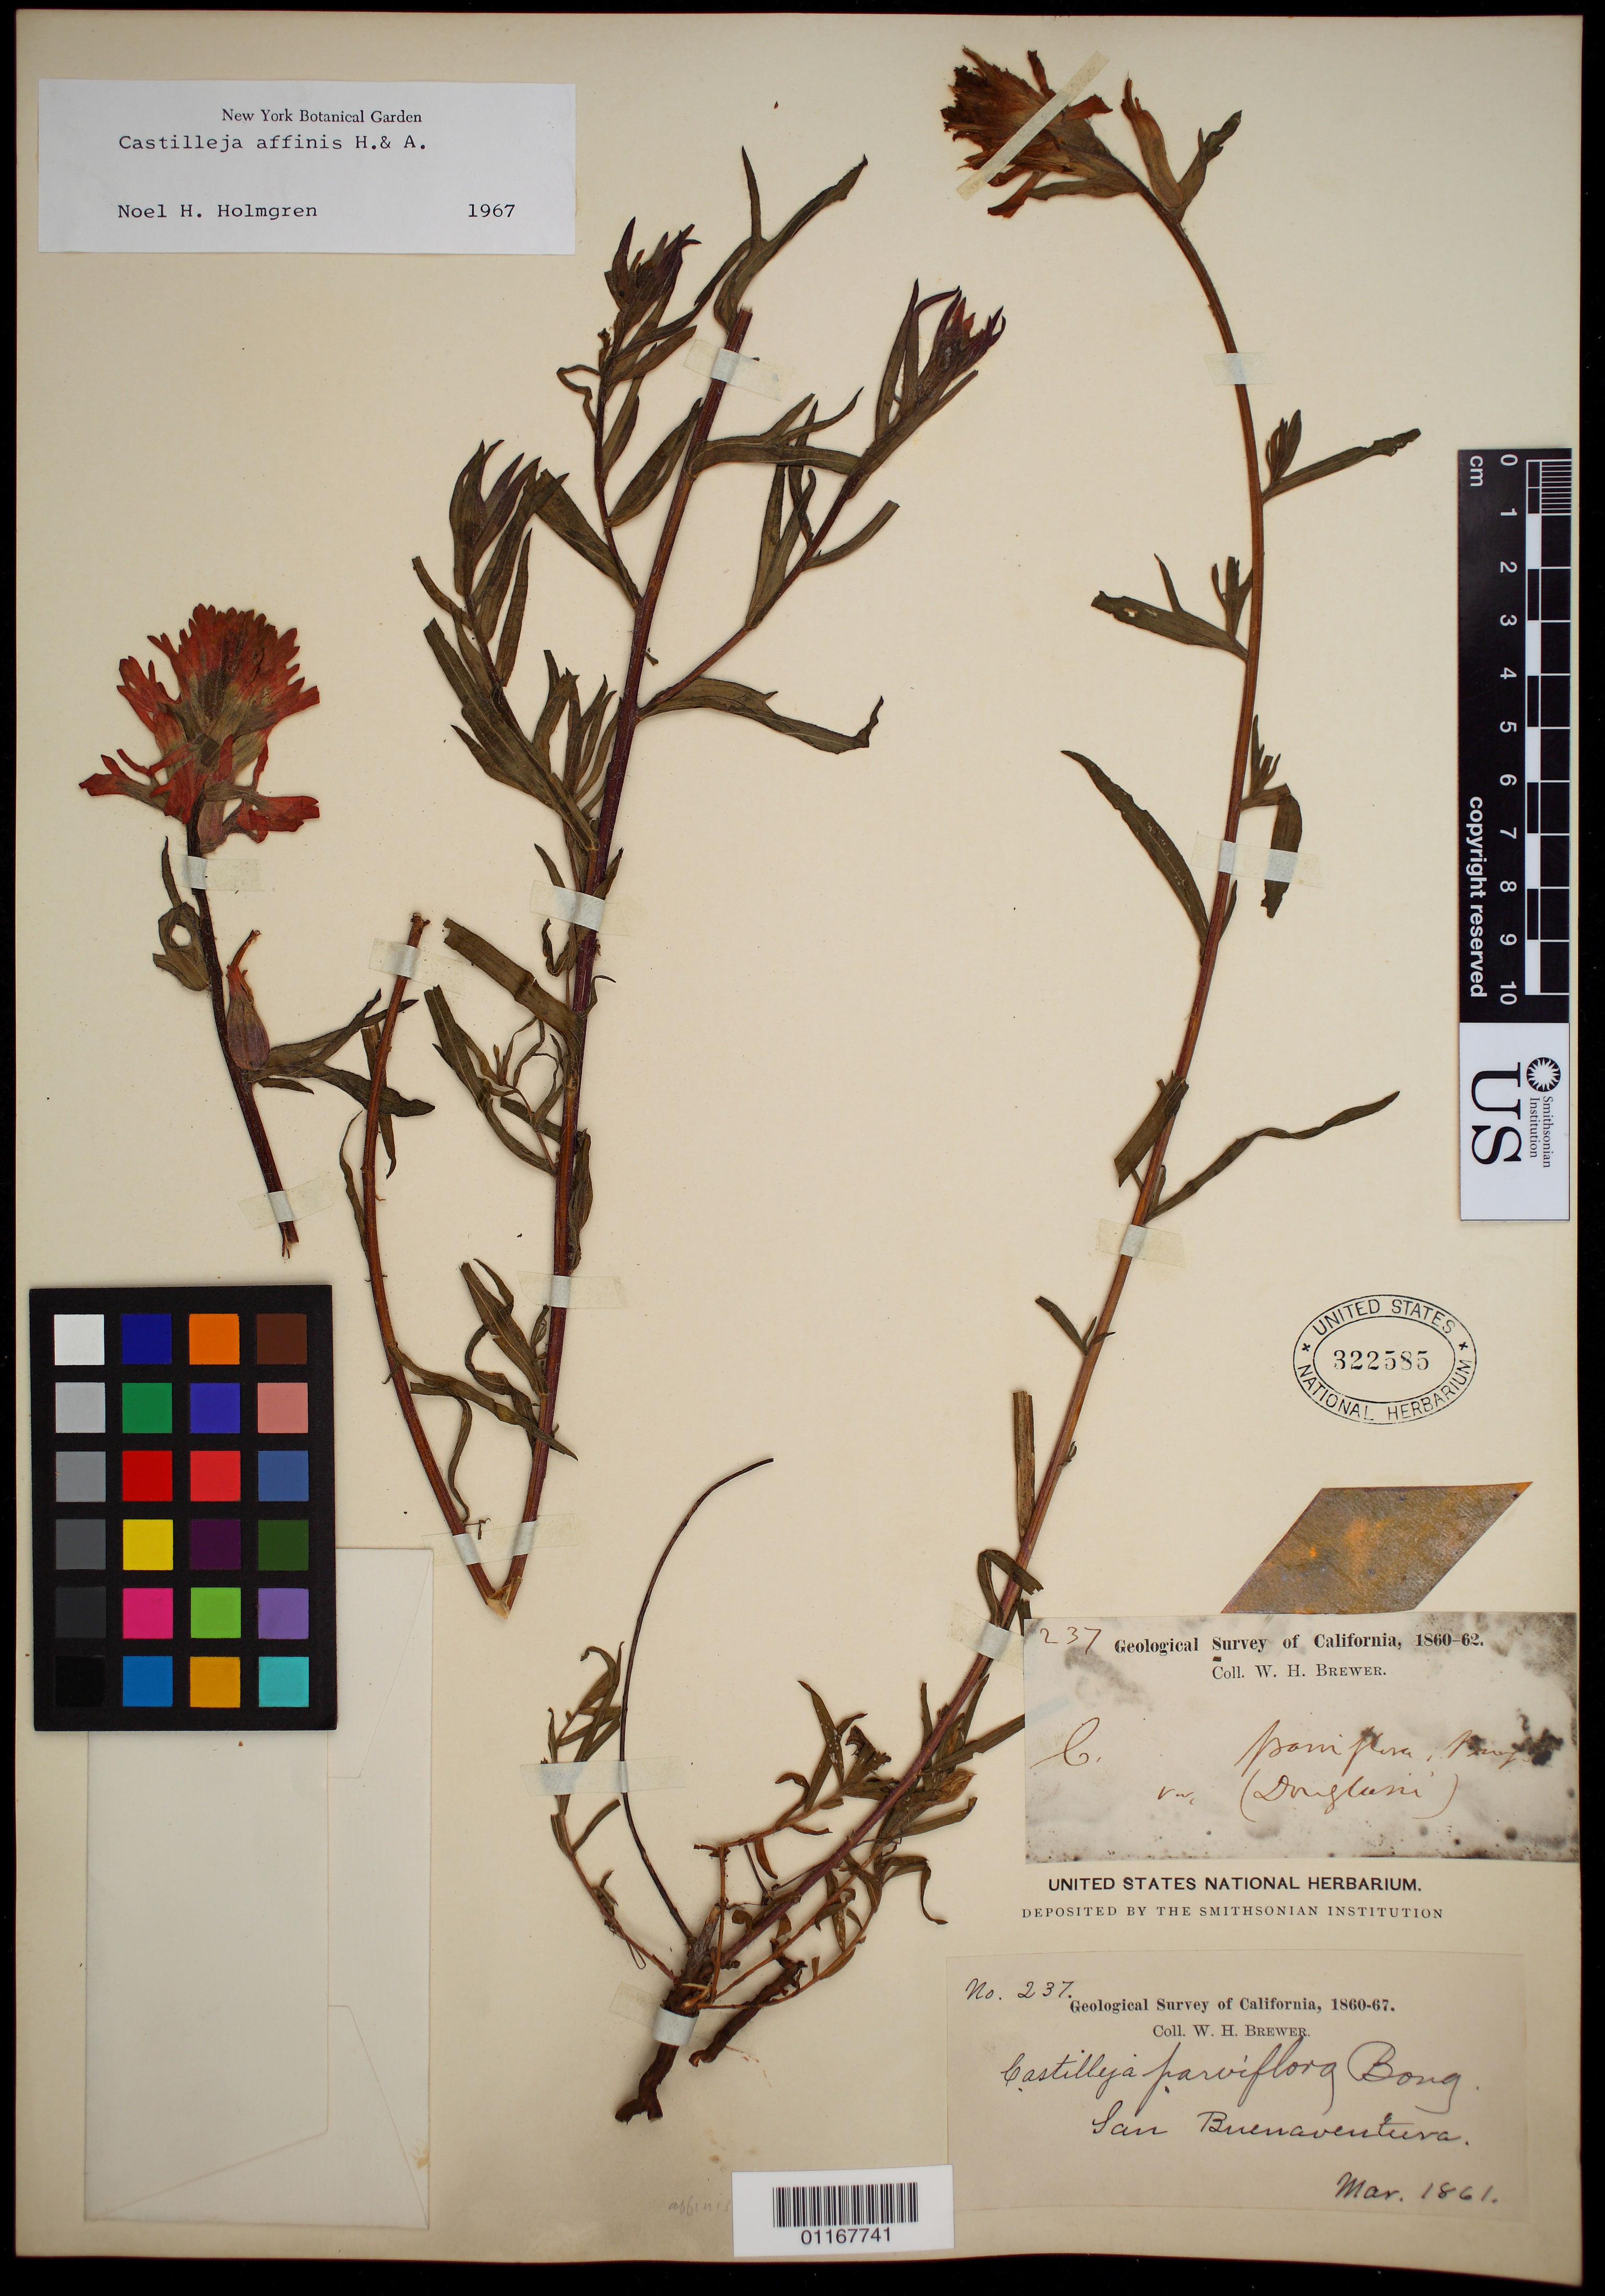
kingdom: Plantae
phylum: Tracheophyta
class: Magnoliopsida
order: Lamiales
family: Orobanchaceae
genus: Castilleja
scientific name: Castilleja affinis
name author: Hook. & Arn.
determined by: Holmgren, N. H., (NY), New York Botanical Garden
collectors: W. H. Brewer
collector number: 237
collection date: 1861-03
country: United States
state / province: California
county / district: Ventura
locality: San Buenaventura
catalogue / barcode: US 322585